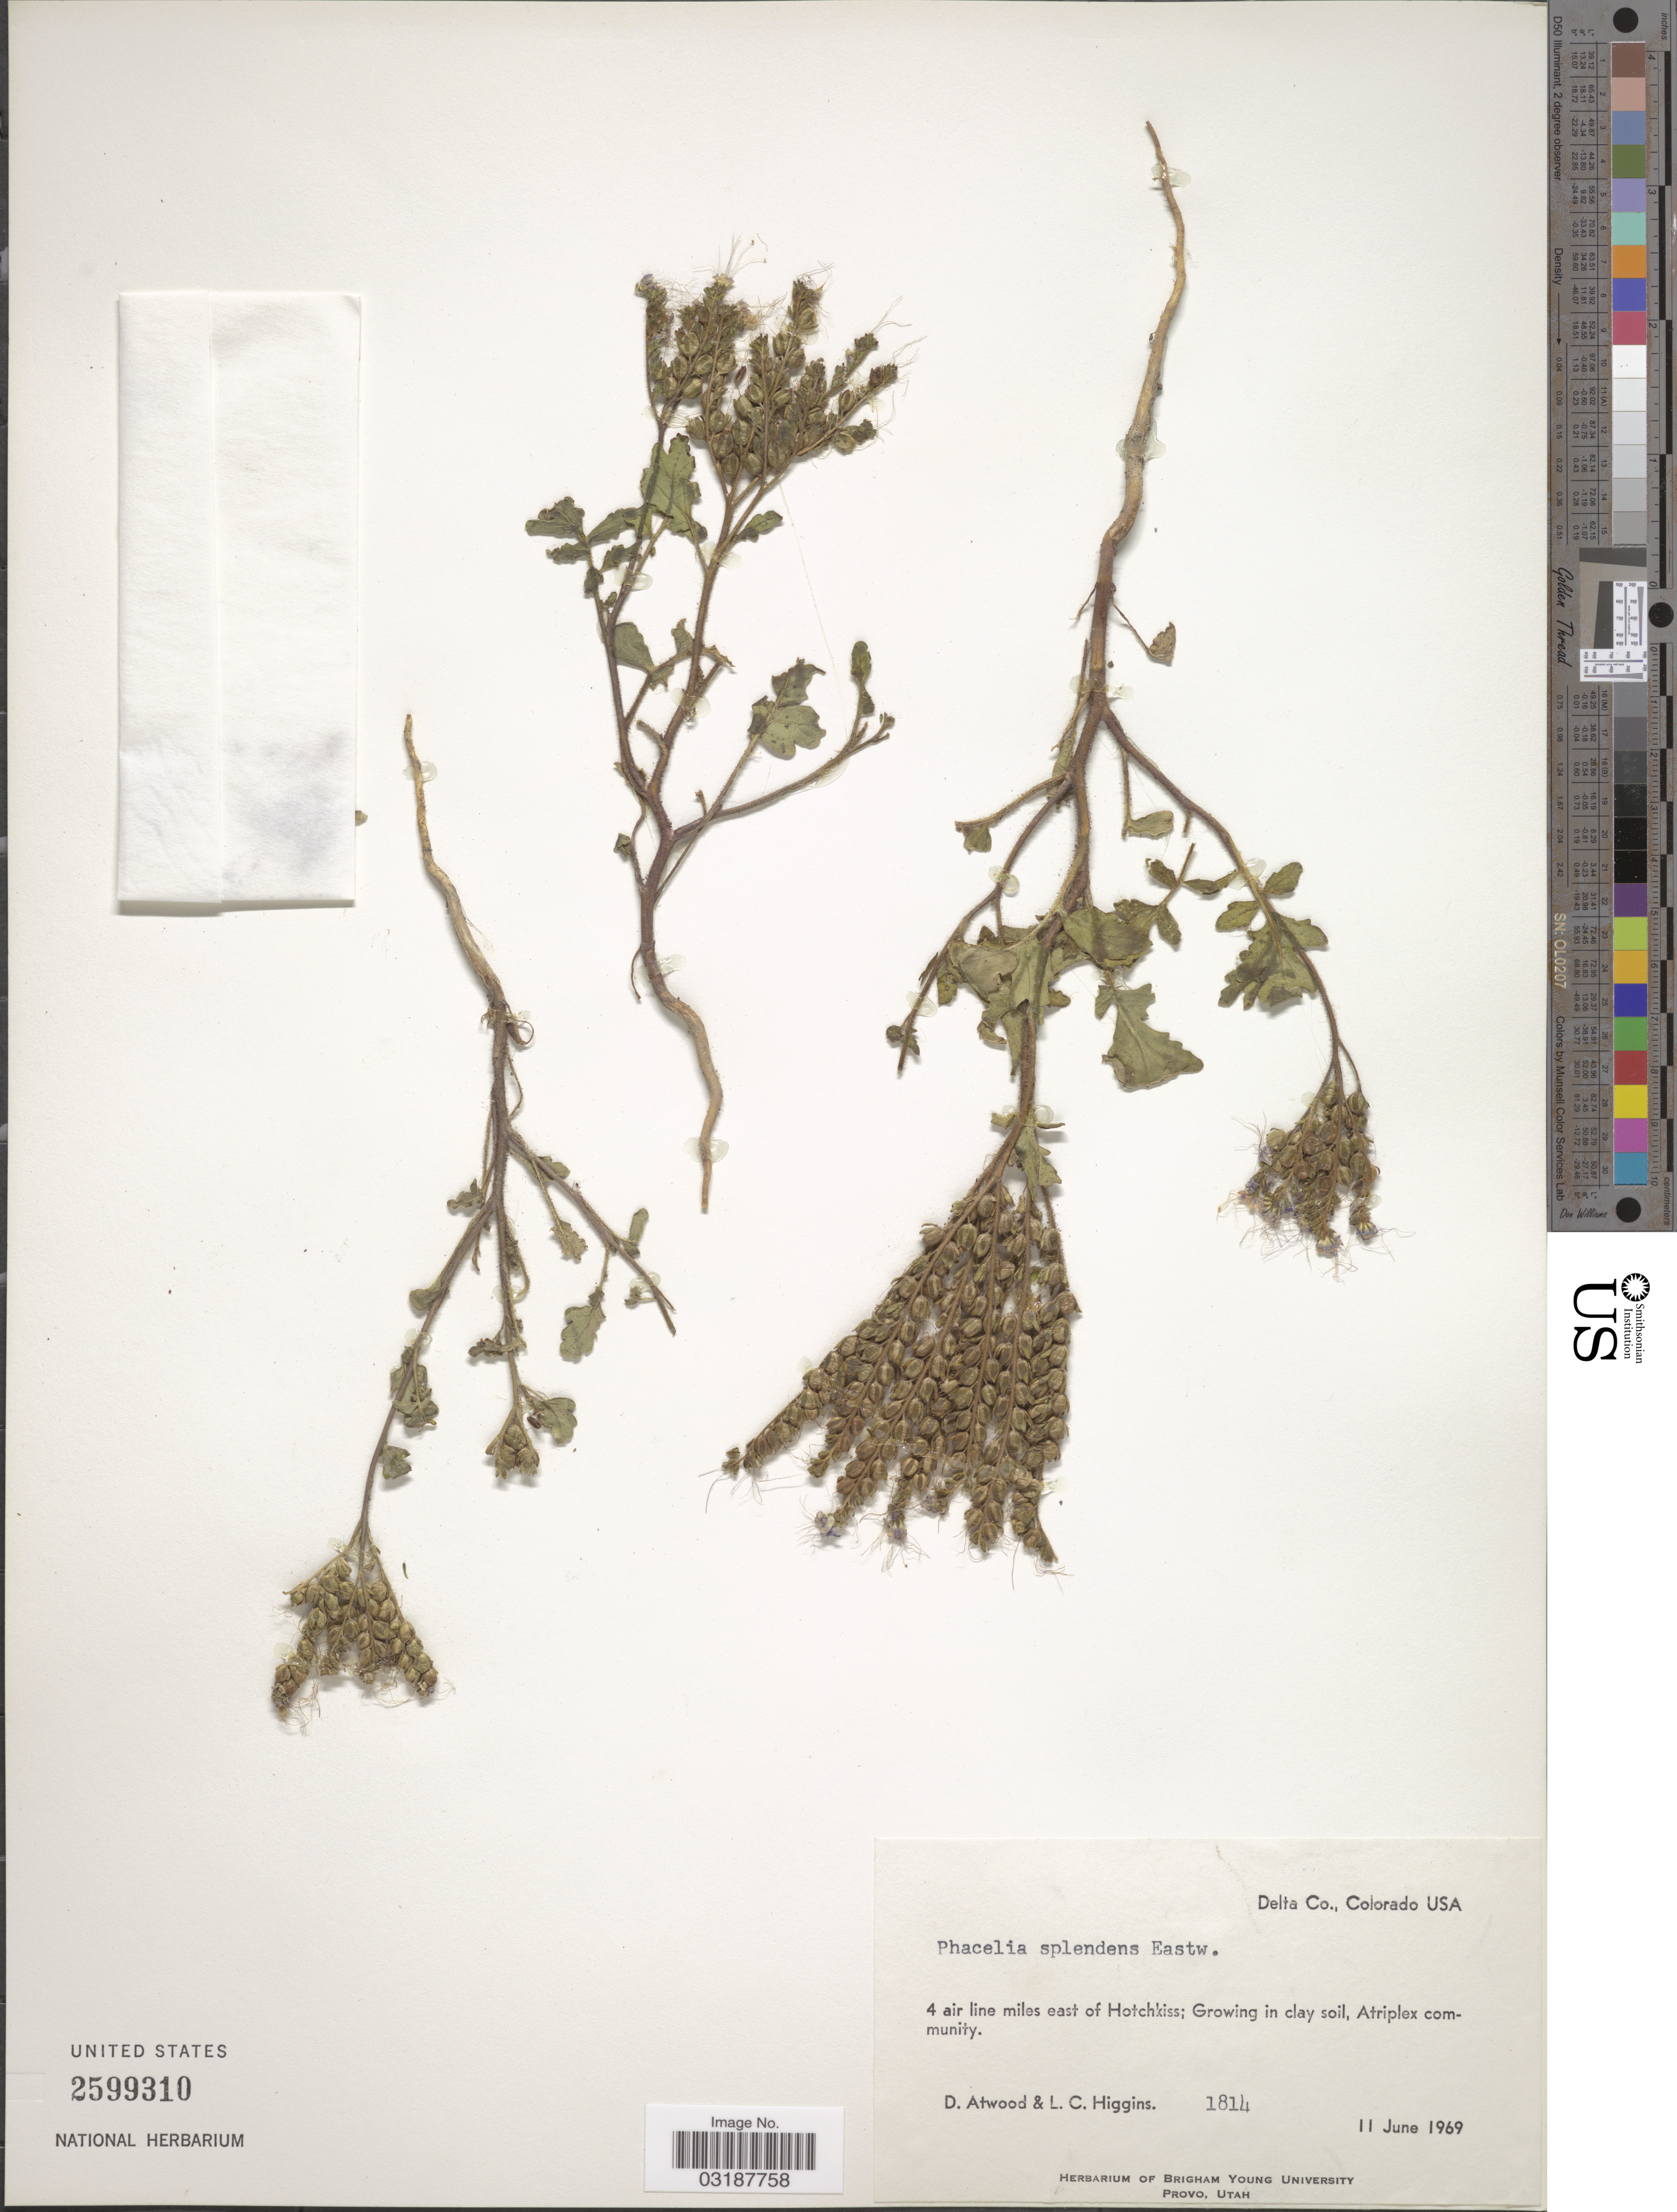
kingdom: Plantae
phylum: Tracheophyta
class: Magnoliopsida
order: Boraginales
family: Hydrophyllaceae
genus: Phacelia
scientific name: Phacelia splendens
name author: Eastw.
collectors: D. Atwood & L. Higgins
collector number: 1814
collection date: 1969-06-11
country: United States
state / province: Colorado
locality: Delta Co., Colorado, 4 air line miles east of Hotchkiss.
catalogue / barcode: US 2599310